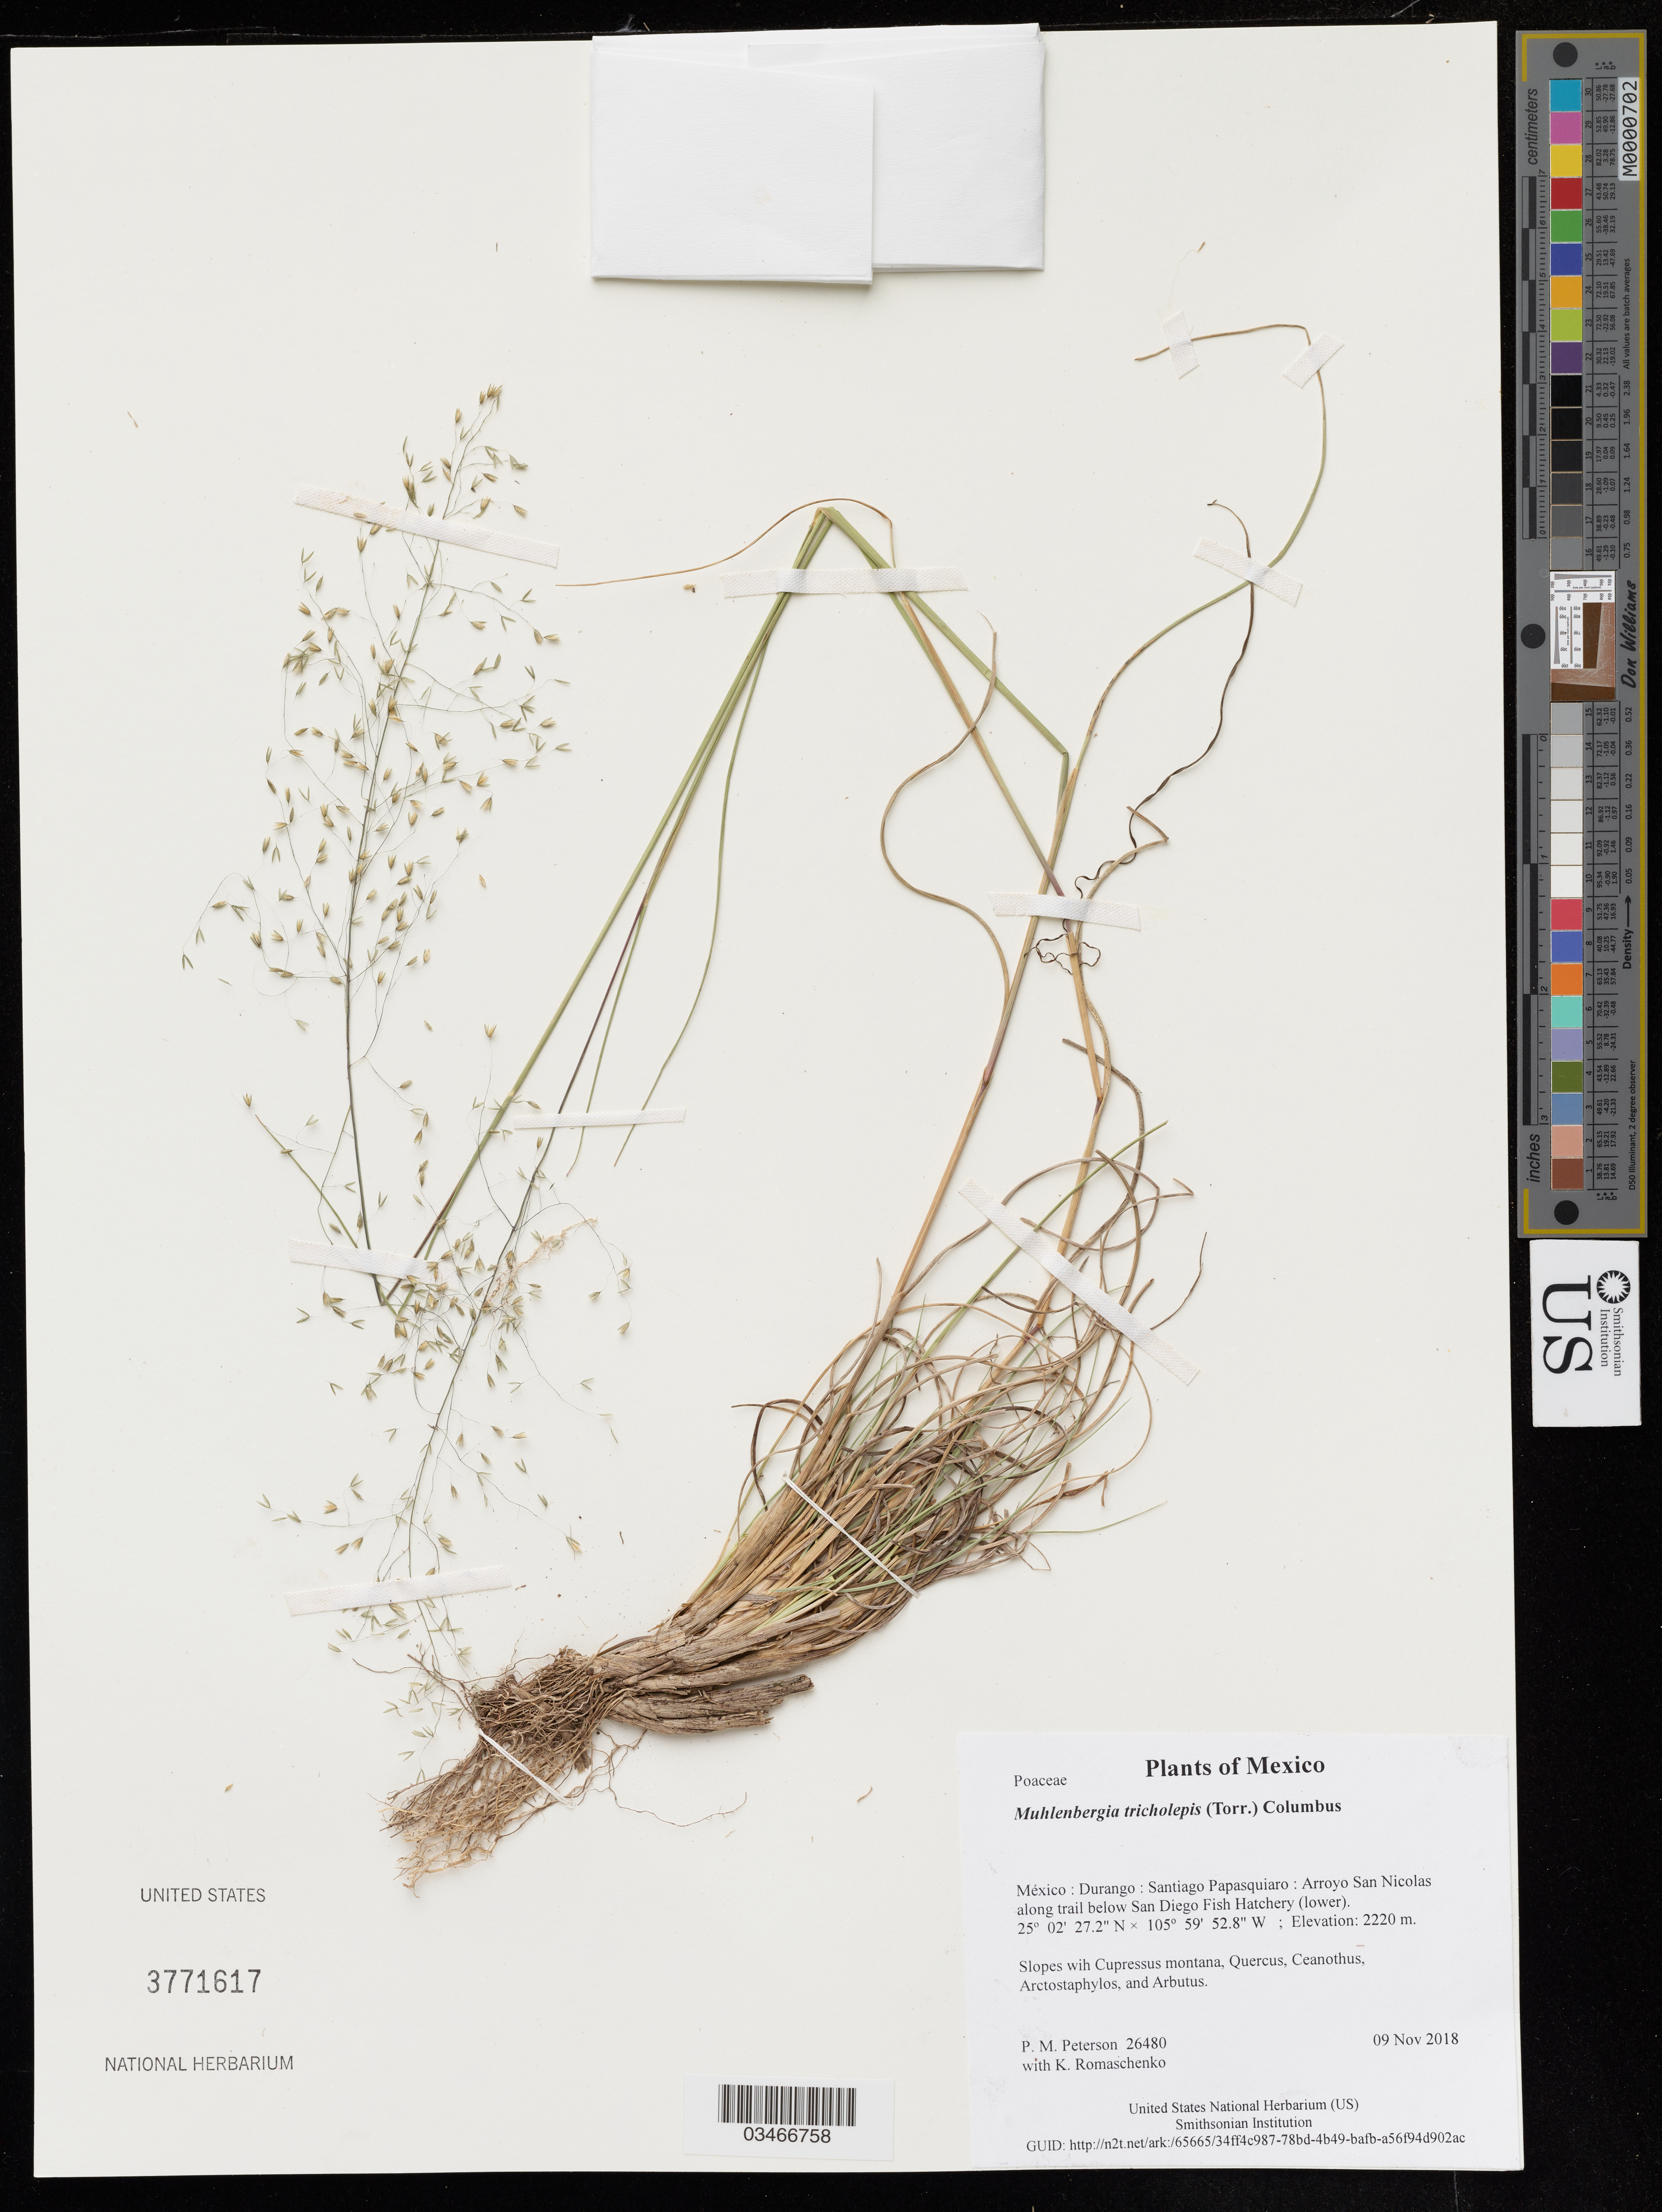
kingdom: Plantae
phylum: Tracheophyta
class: Liliopsida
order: Poales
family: Poaceae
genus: Muhlenbergia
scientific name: Muhlenbergia tricholepis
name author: (Torr.) Columbus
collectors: P. M. Peterson & K. Romaschenko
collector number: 26480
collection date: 2018-11-09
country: México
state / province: Durango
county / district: Santiago Papasquiaro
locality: Arroyo San Nicolas along trail below San Diego Fish Hatchery (lower)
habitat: Slopes wih Cupressus montana, Quercus, Ceanothus, Arctostaphylos, and Arbutus.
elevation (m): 2220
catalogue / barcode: US 3771617